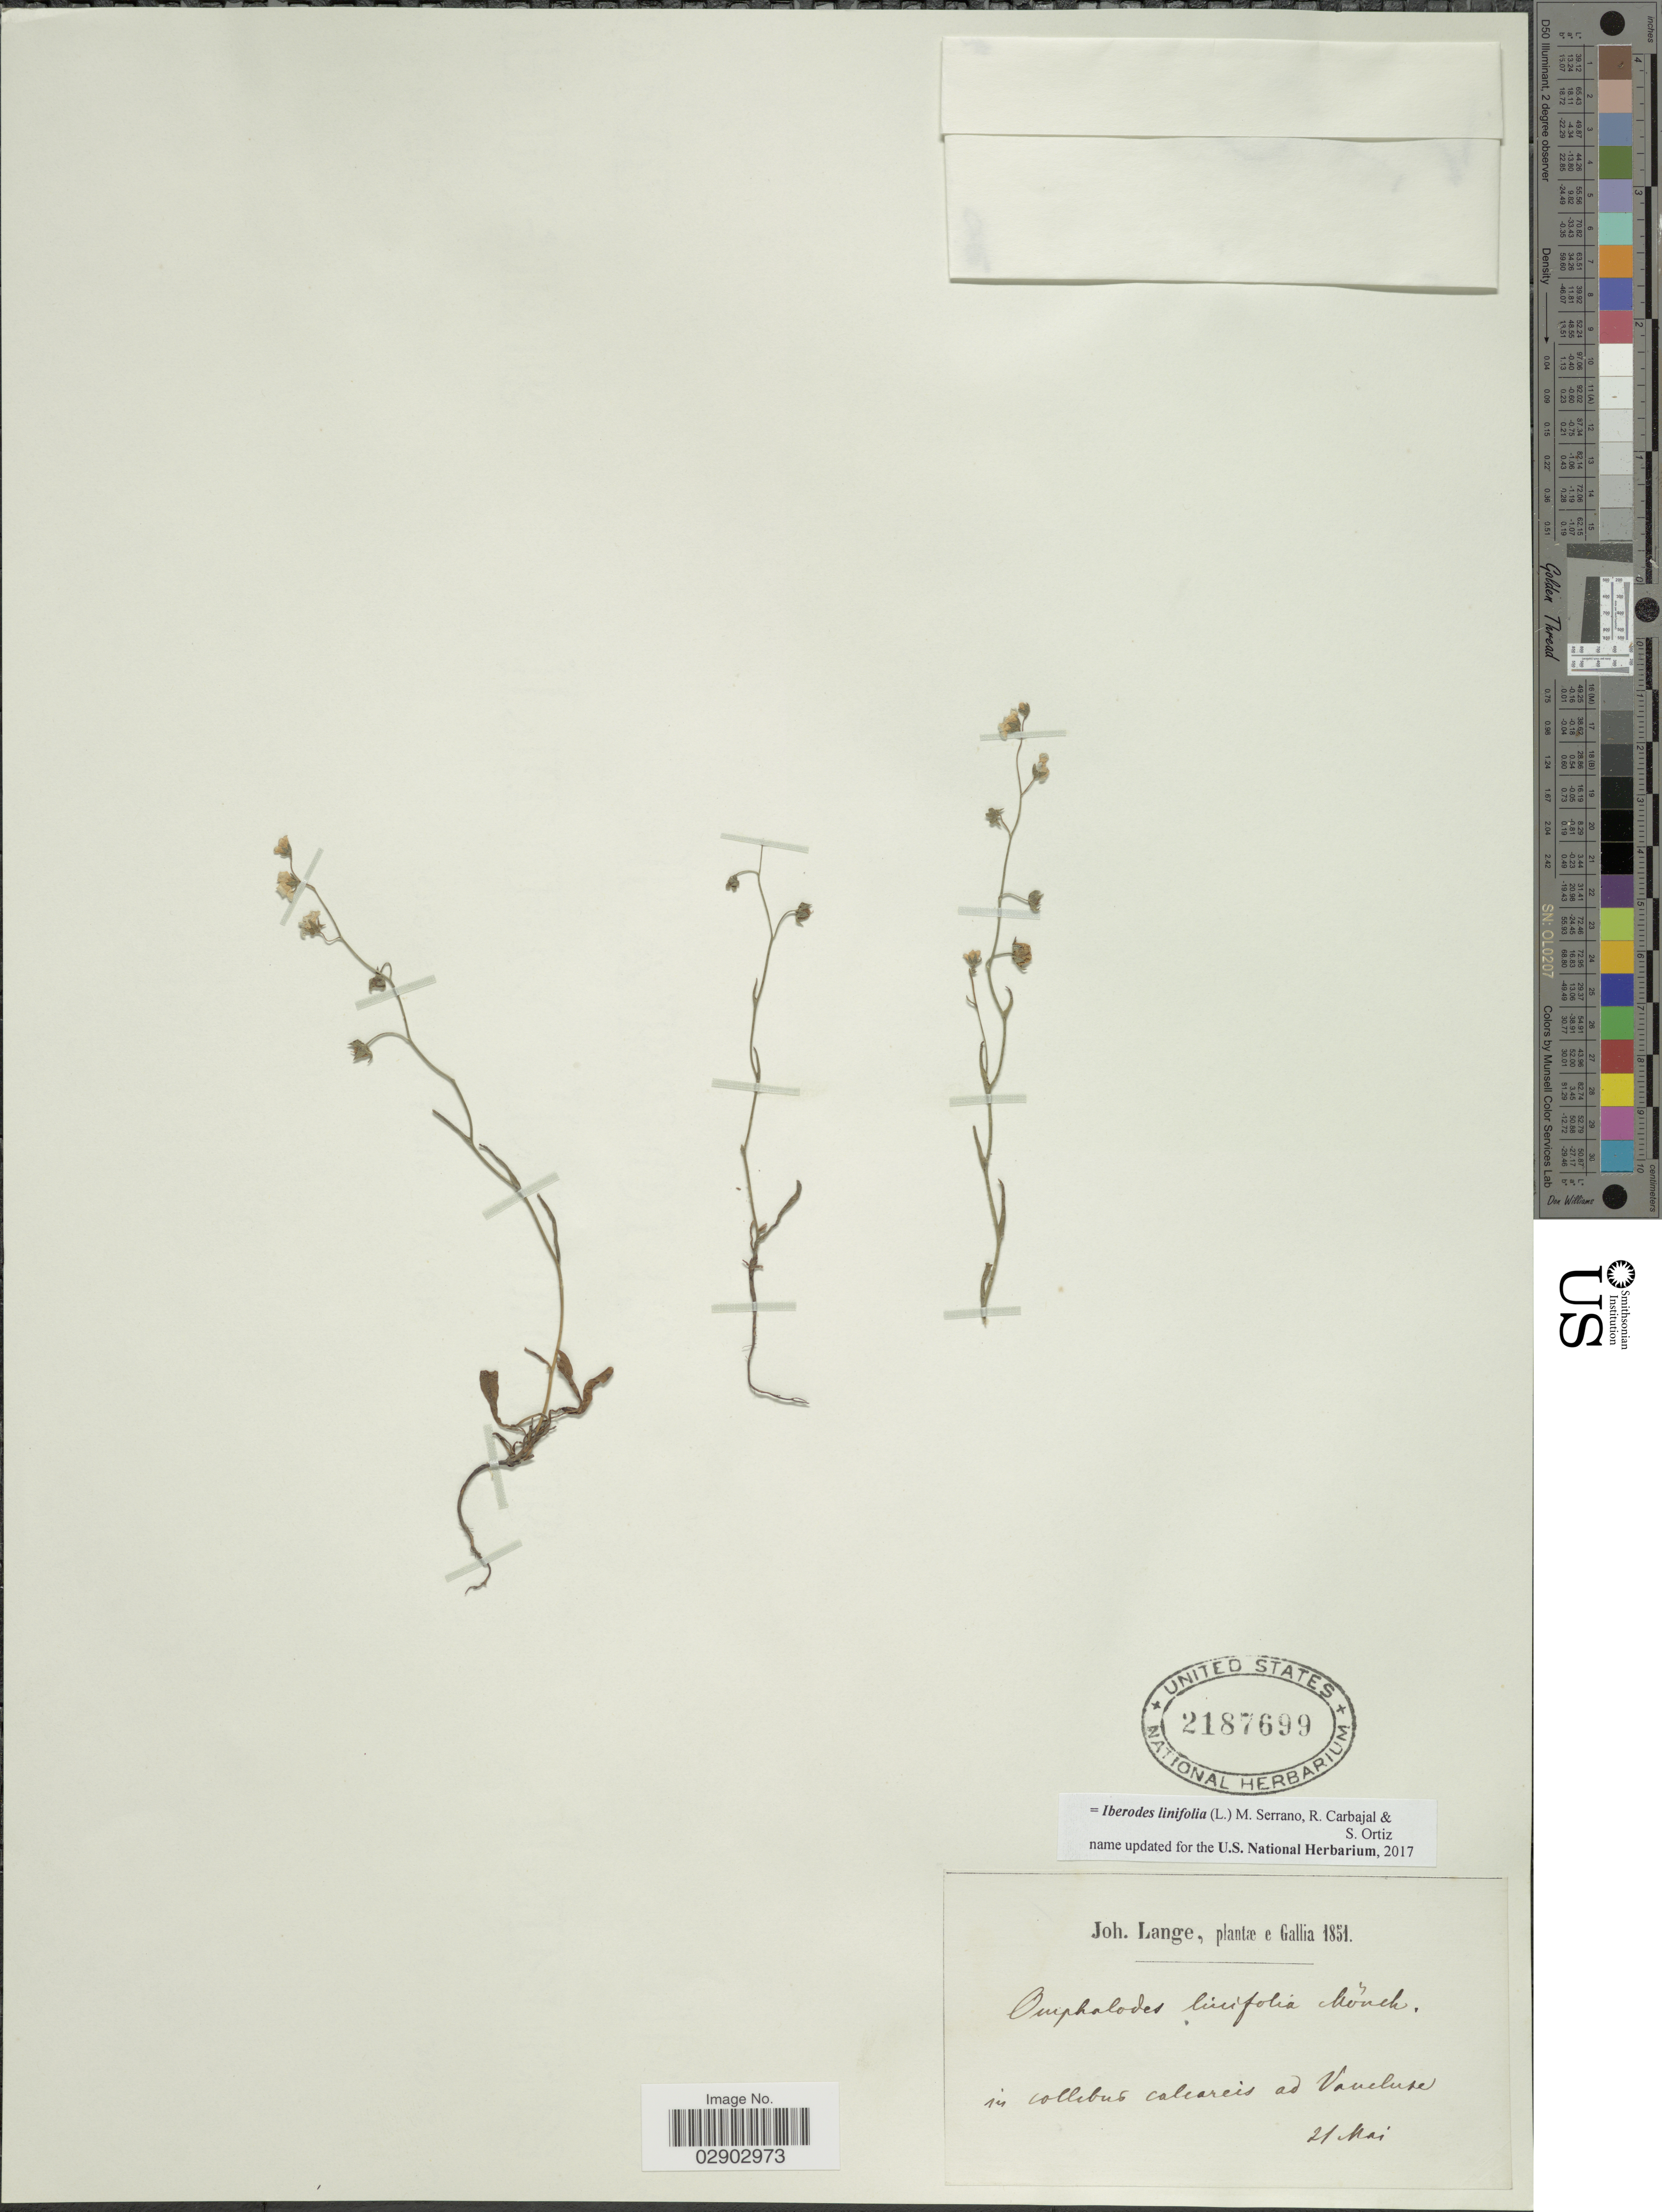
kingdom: Plantae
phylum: Tracheophyta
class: Magnoliopsida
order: Boraginales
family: Boraginaceae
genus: Iberodes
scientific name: Iberodes linifolia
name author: (L.) M. Serrano et al.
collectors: J. M. C. Lange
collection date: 1851-05-21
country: France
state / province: Provence-Alpes-Côte d'Azur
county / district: Vaucluse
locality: Gallia. In collibus calcareis ad Vaucluse.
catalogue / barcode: US 2187699